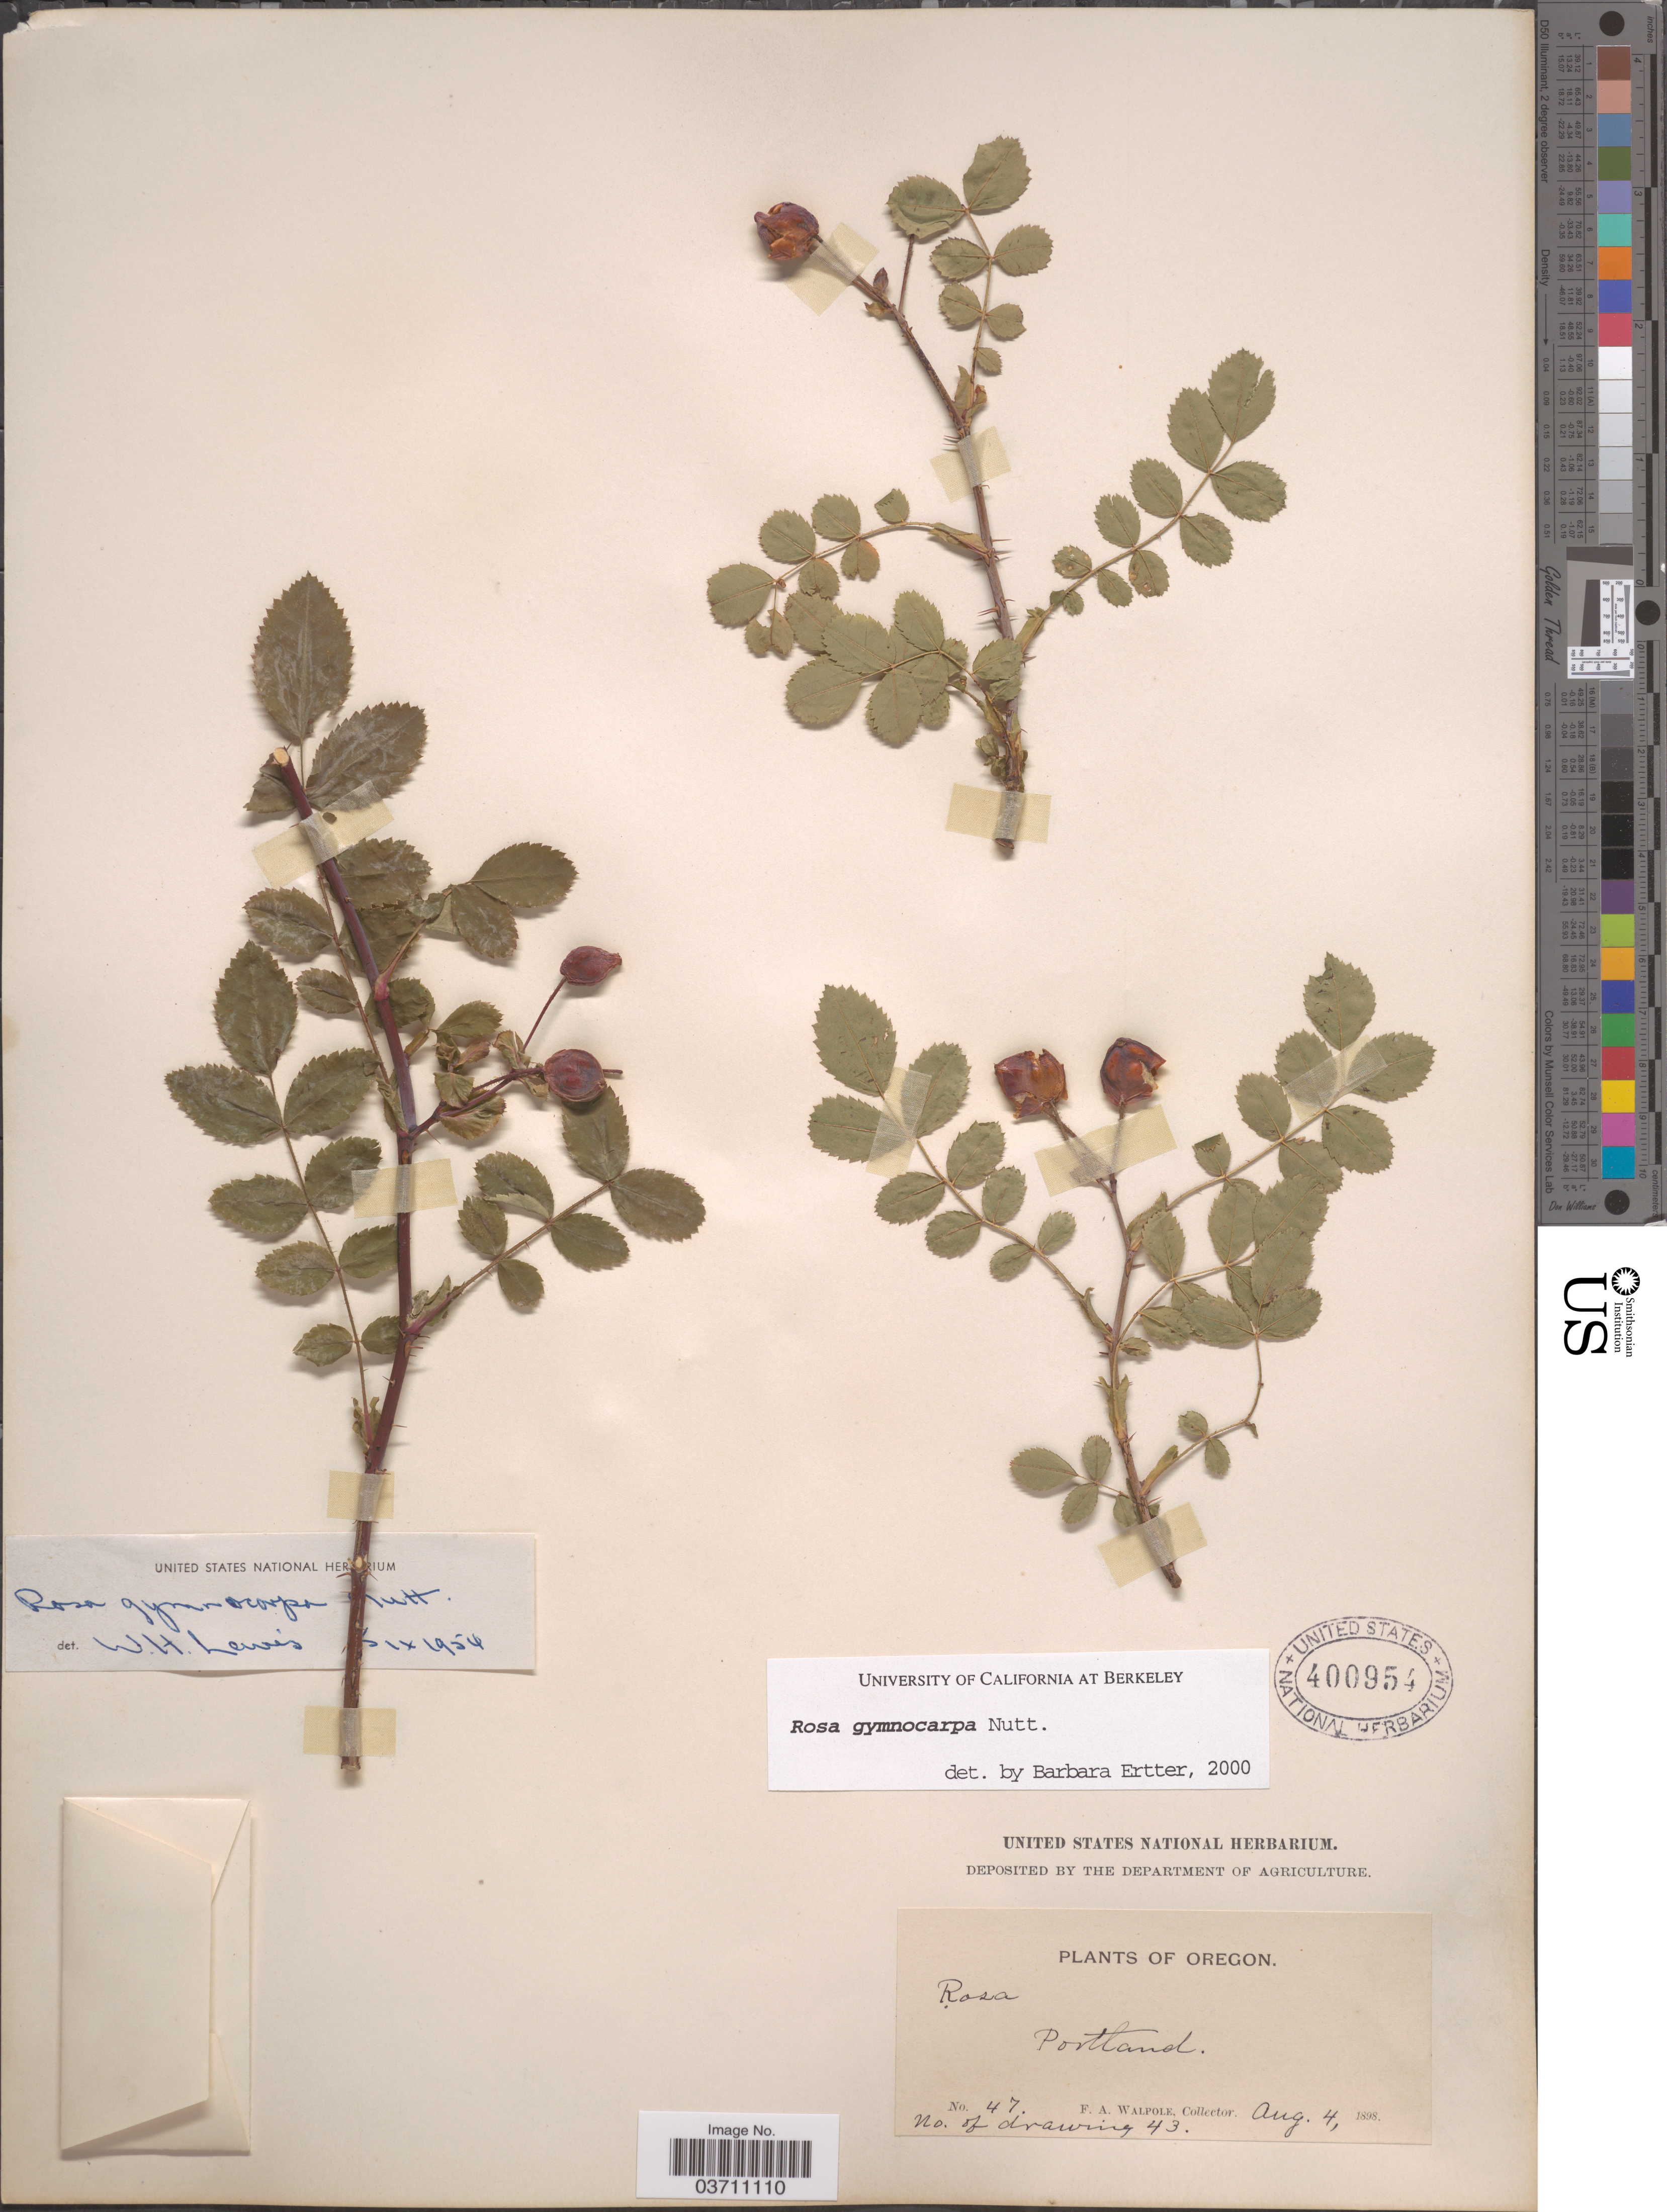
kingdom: Plantae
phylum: Tracheophyta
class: Magnoliopsida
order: Rosales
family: Rosaceae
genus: Rosa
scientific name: Rosa gymnocarpa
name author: Nutt.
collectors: F. Walpole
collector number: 47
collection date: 1898-08-04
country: United States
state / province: Oregon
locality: Portland.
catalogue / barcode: US 400954